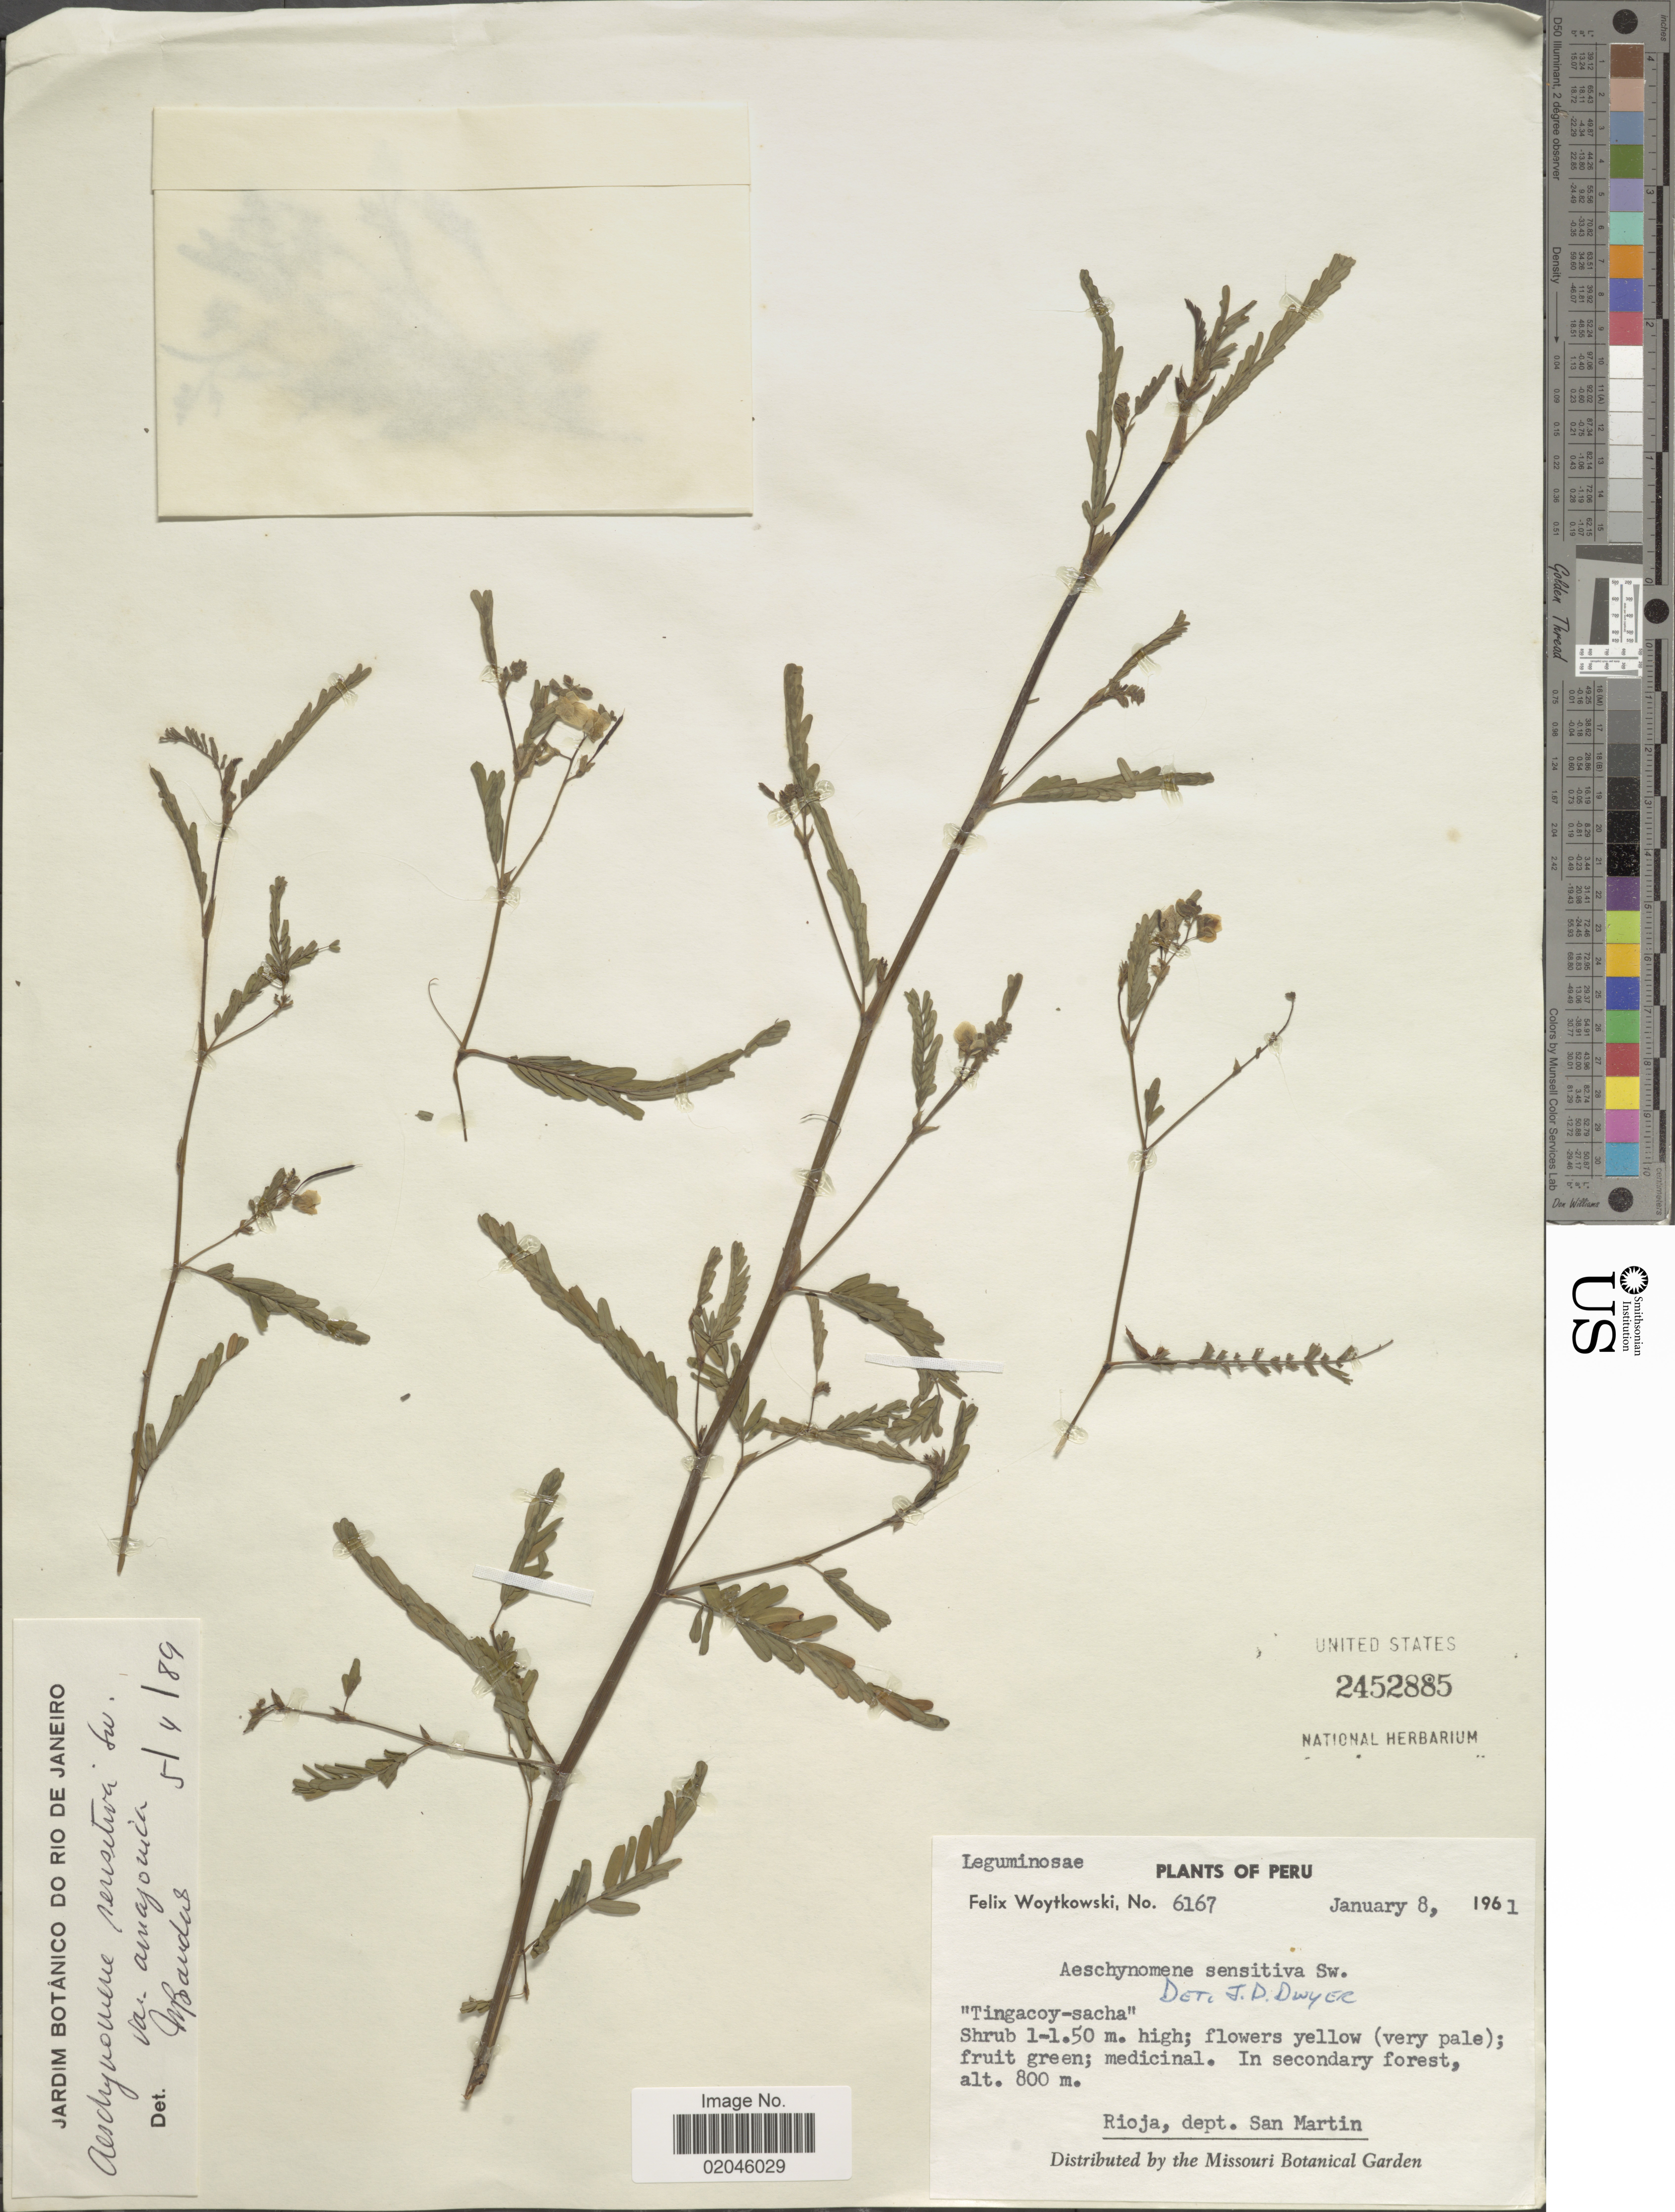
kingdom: Plantae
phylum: Tracheophyta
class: Magnoliopsida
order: Fabales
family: Fabaceae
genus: Aeschynomene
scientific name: Aeschynomene sensitiva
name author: Sw.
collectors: F. Woytkowski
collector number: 6167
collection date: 1961-01-08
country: Peru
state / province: San Martín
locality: Rioja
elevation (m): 800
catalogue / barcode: US 2452885